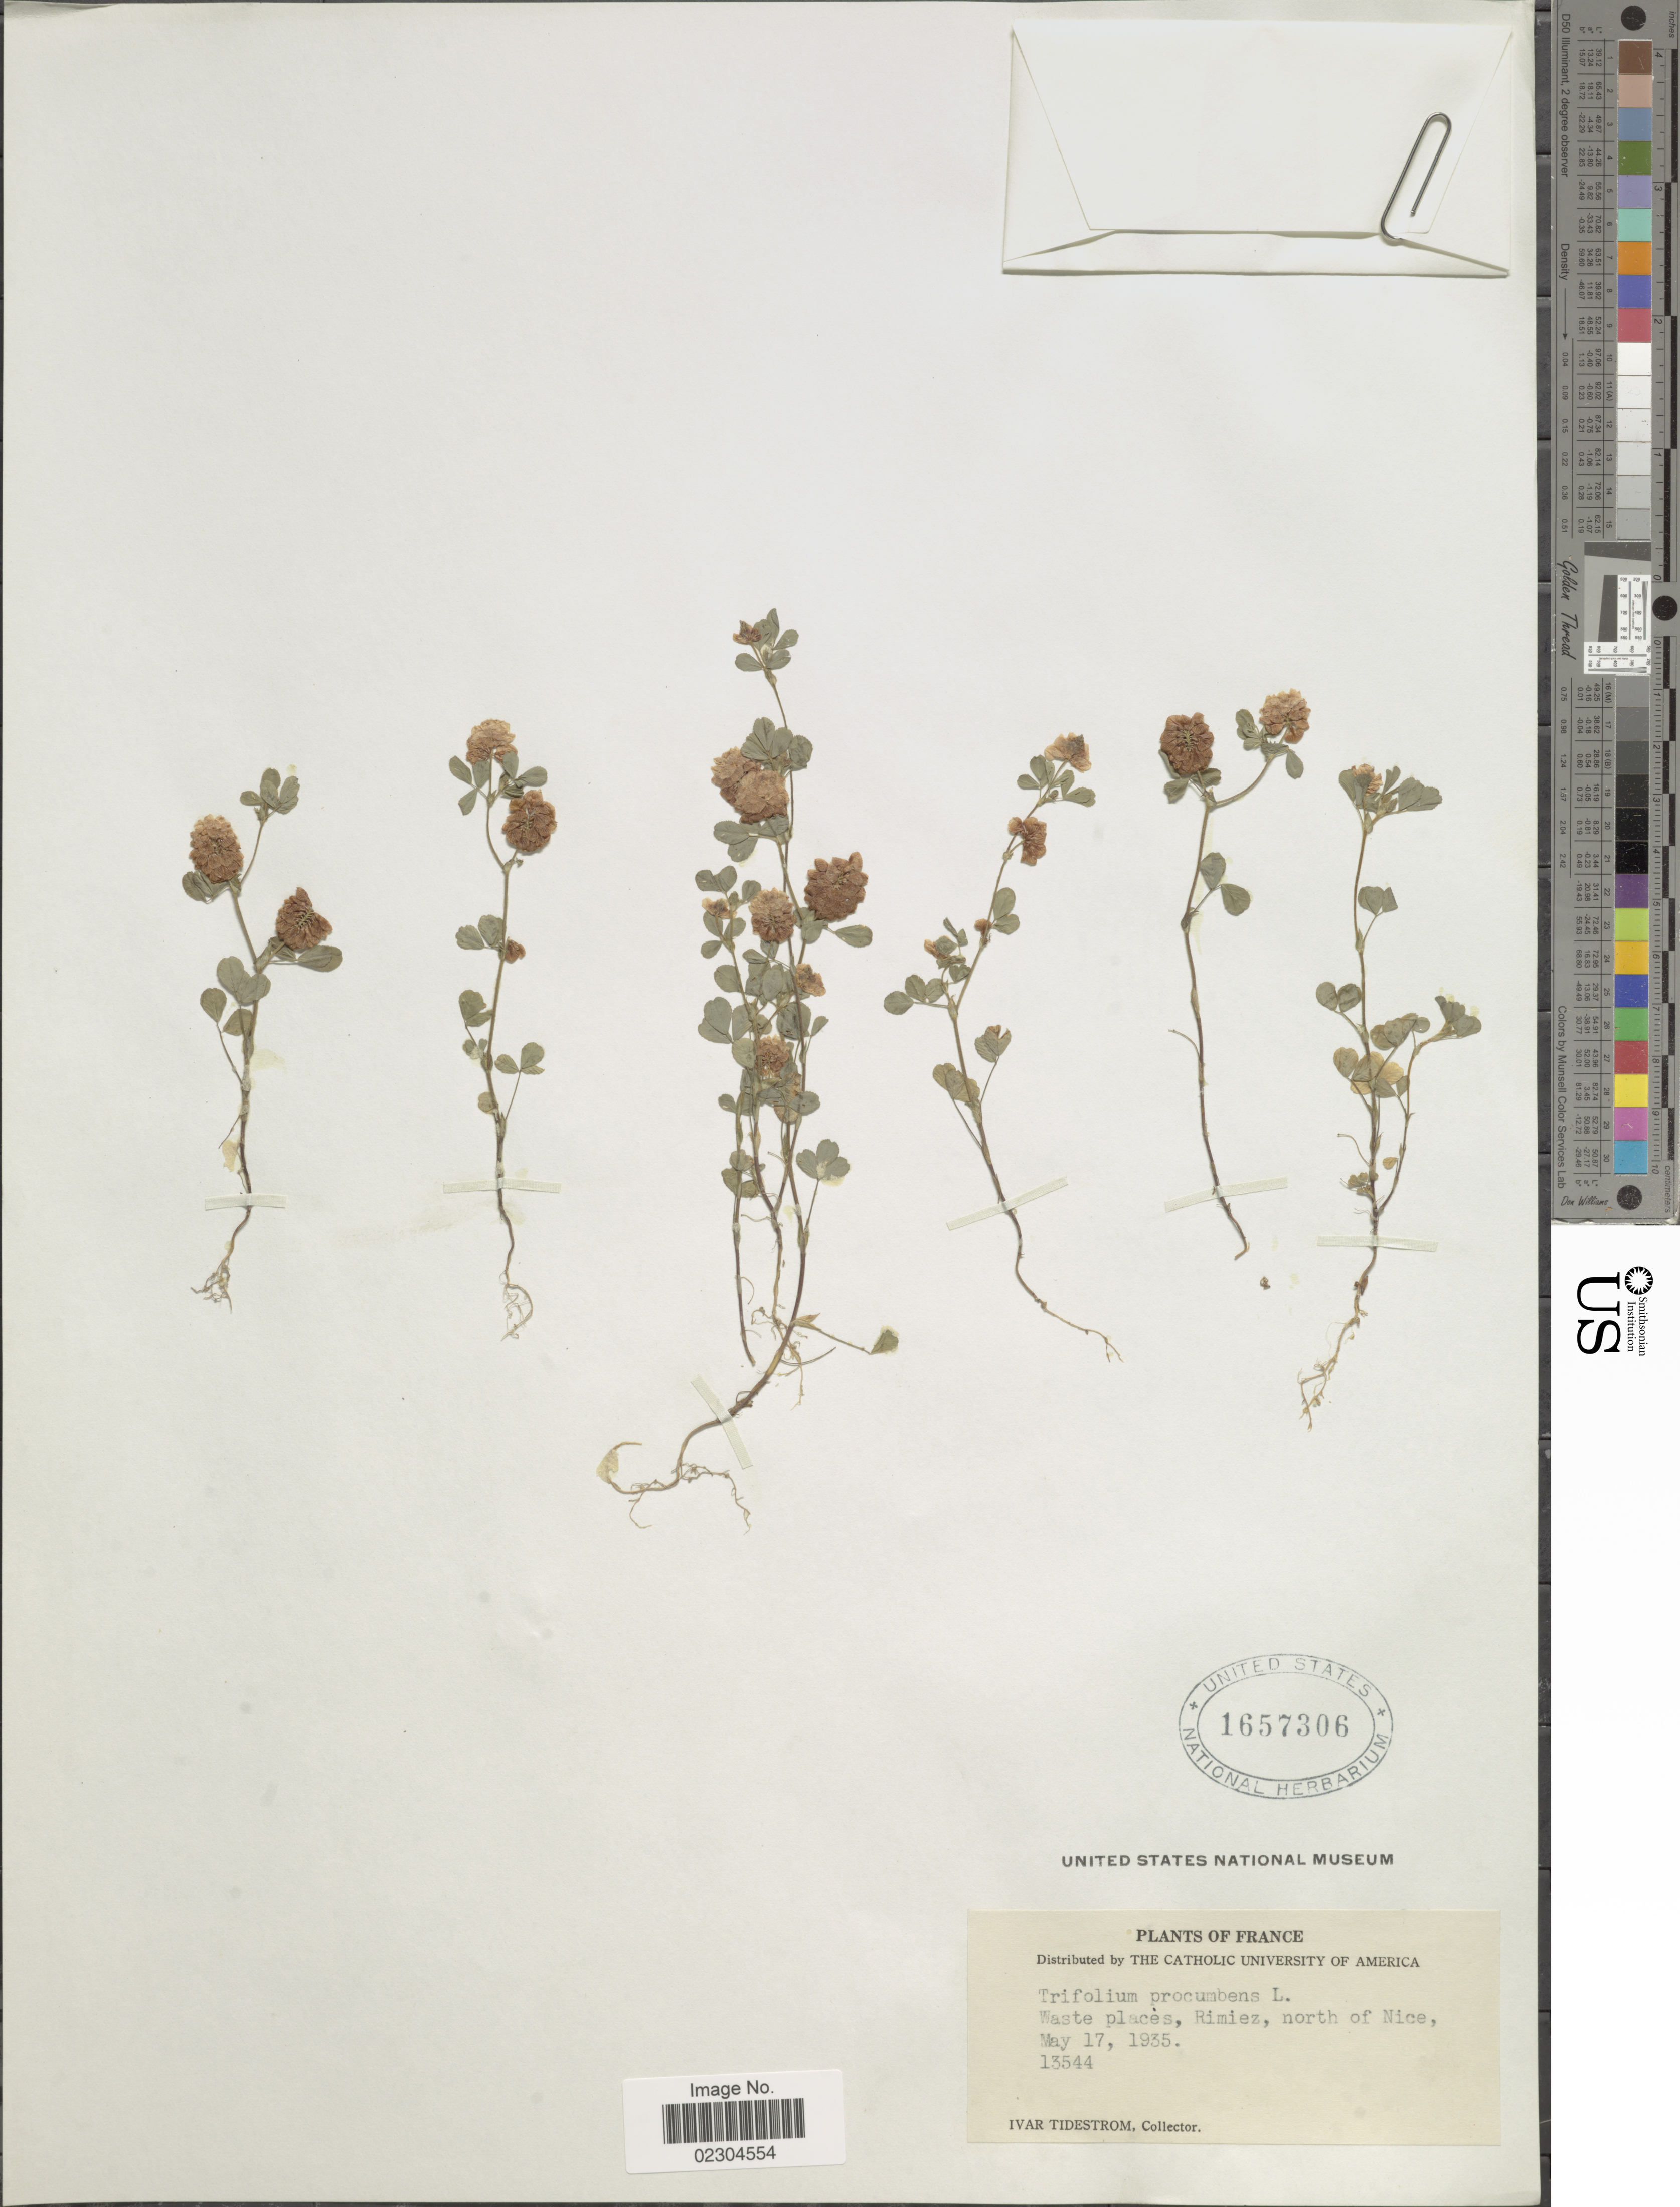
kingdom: Plantae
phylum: Tracheophyta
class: Magnoliopsida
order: Fabales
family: Fabaceae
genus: Trifolium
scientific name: Trifolium procumbens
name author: L.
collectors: I. F. Tidestrom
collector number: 13544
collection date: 1935-05-17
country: France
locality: France, Waste places, Rimiez, north of Nice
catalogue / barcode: US 1657306